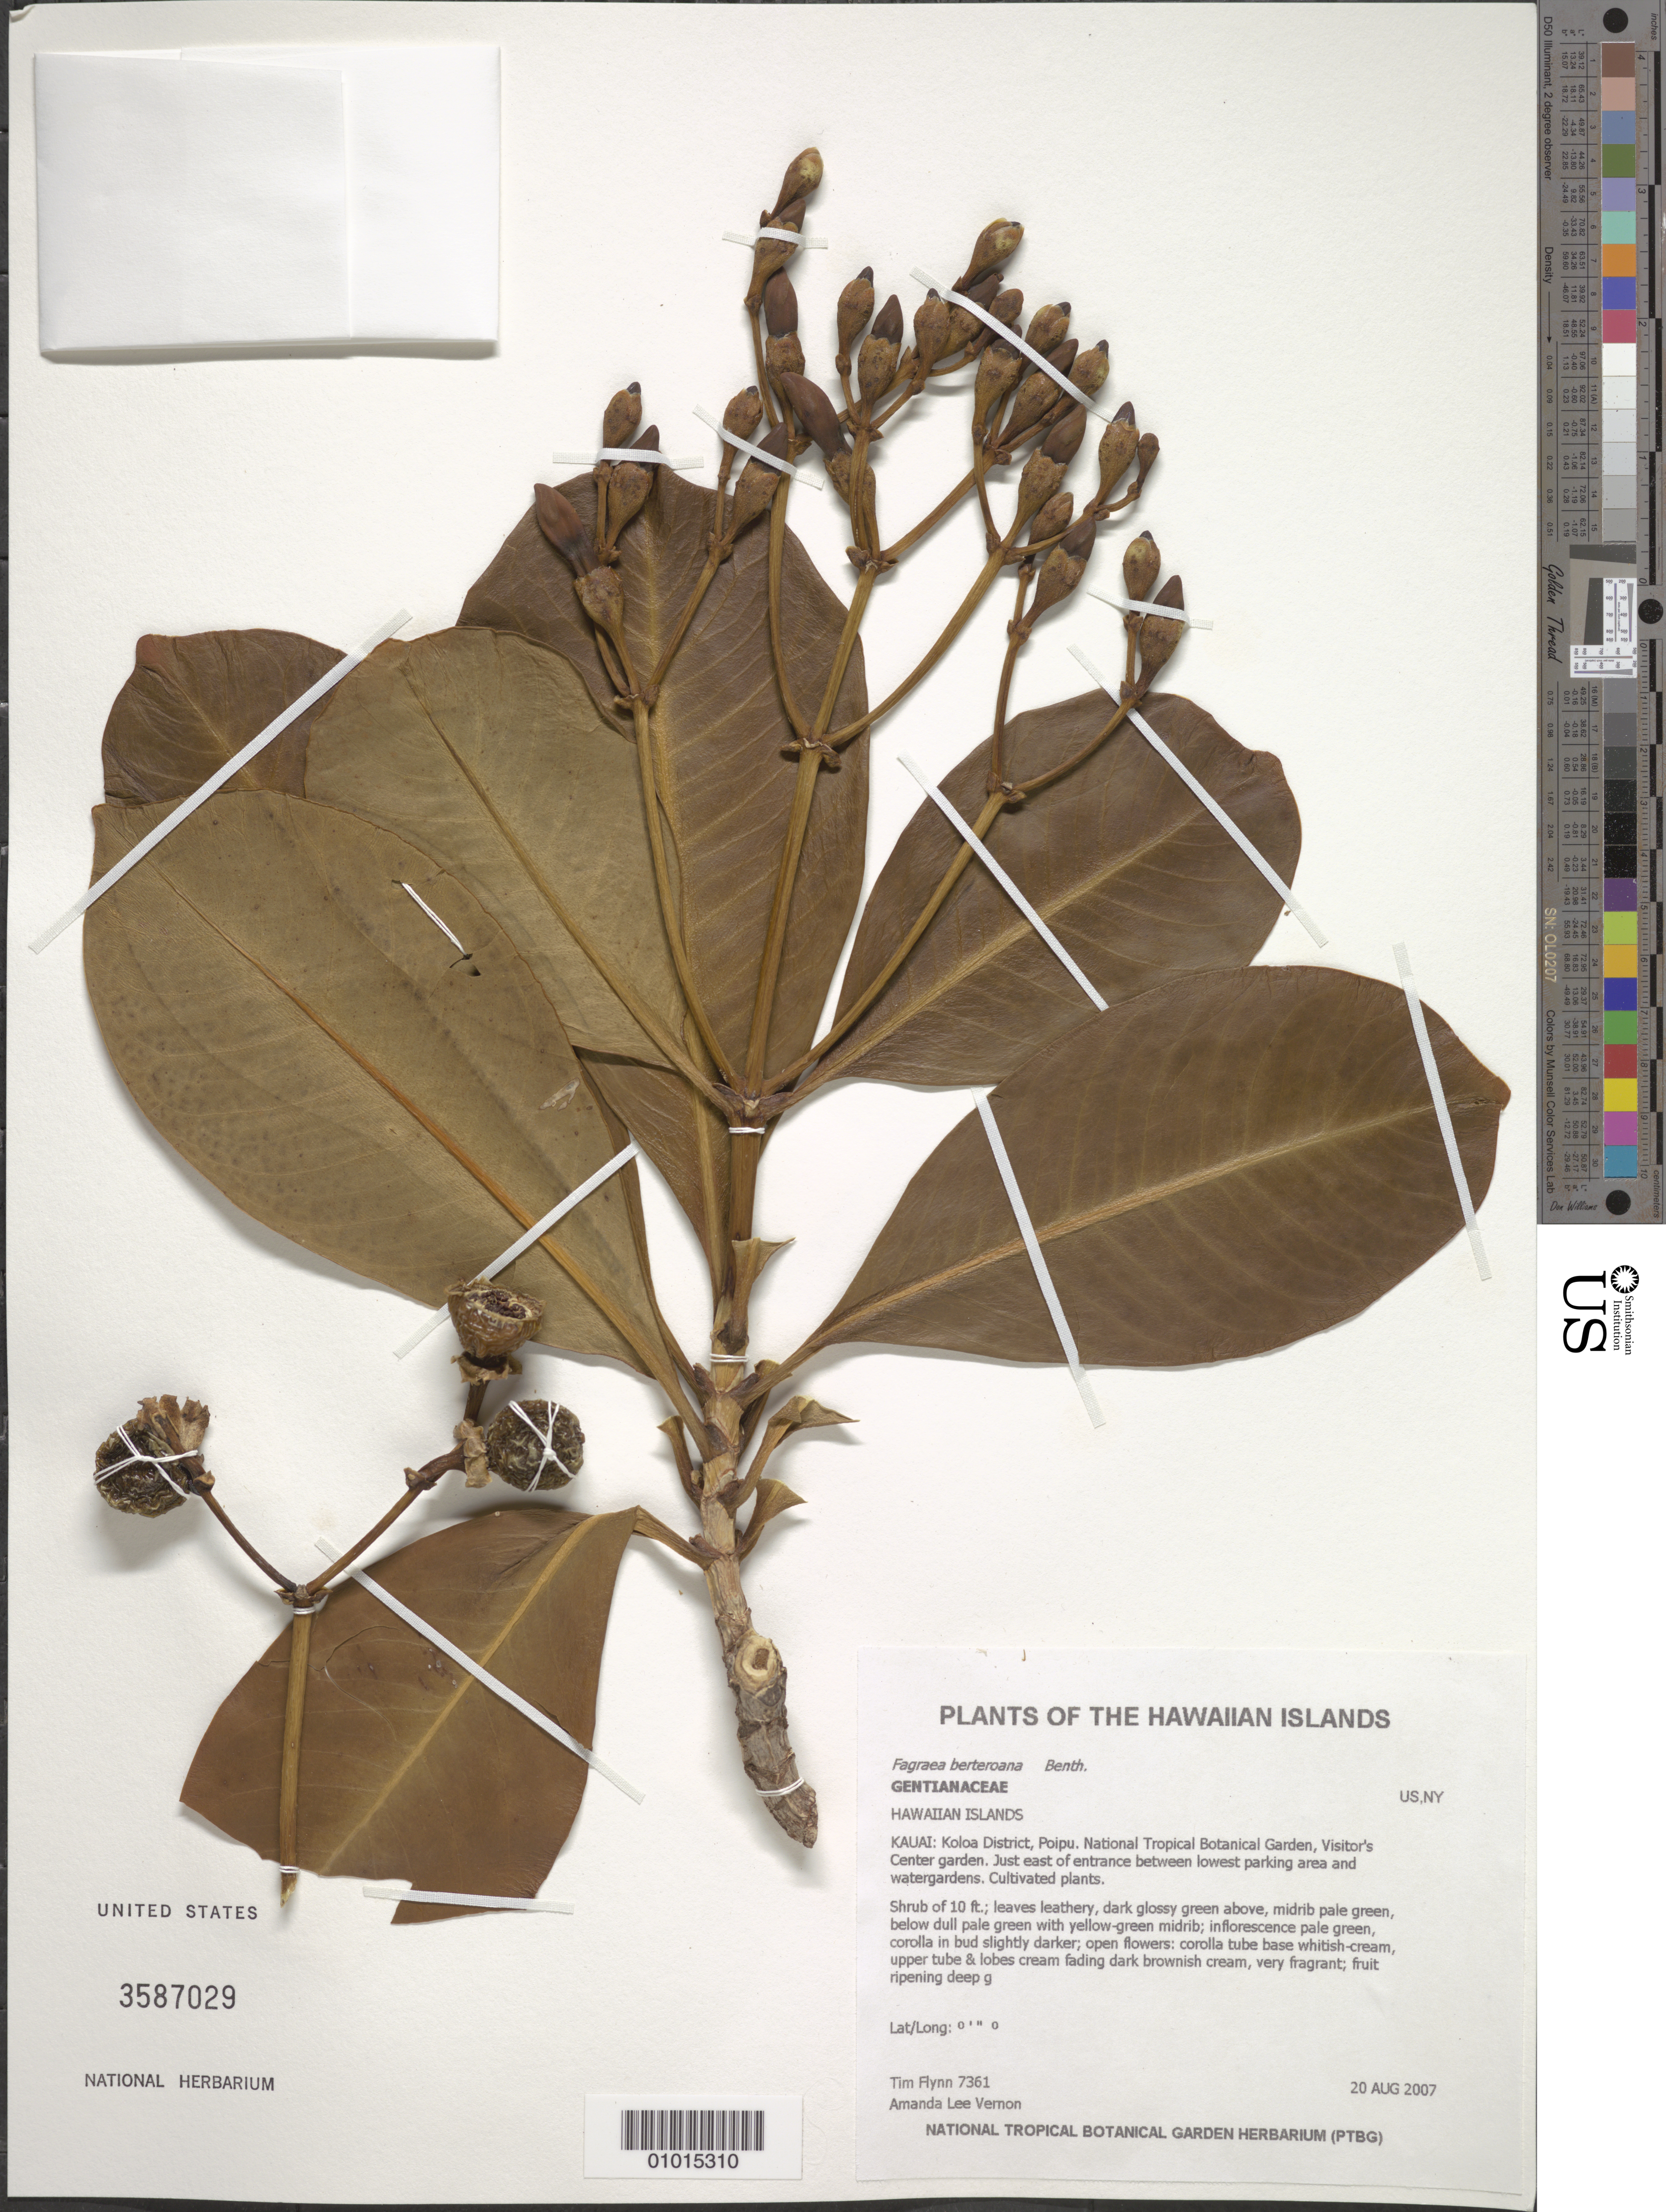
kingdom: Plantae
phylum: Tracheophyta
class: Magnoliopsida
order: Gentianales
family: Gentianaceae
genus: Fagraea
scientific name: Fagraea berteroana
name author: A. Gray ex Benth.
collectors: T. W. Flynn & A. Vernon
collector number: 7361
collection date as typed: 20 Aug 2007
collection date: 2007-08-20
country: United States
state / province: Hawaii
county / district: Kauai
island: Kaua'i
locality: Poipu. National Tropical Botanical Garden, Visitor's Center garden. Just east of entrance between lowest parking area and watergardens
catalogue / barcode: US 3587029